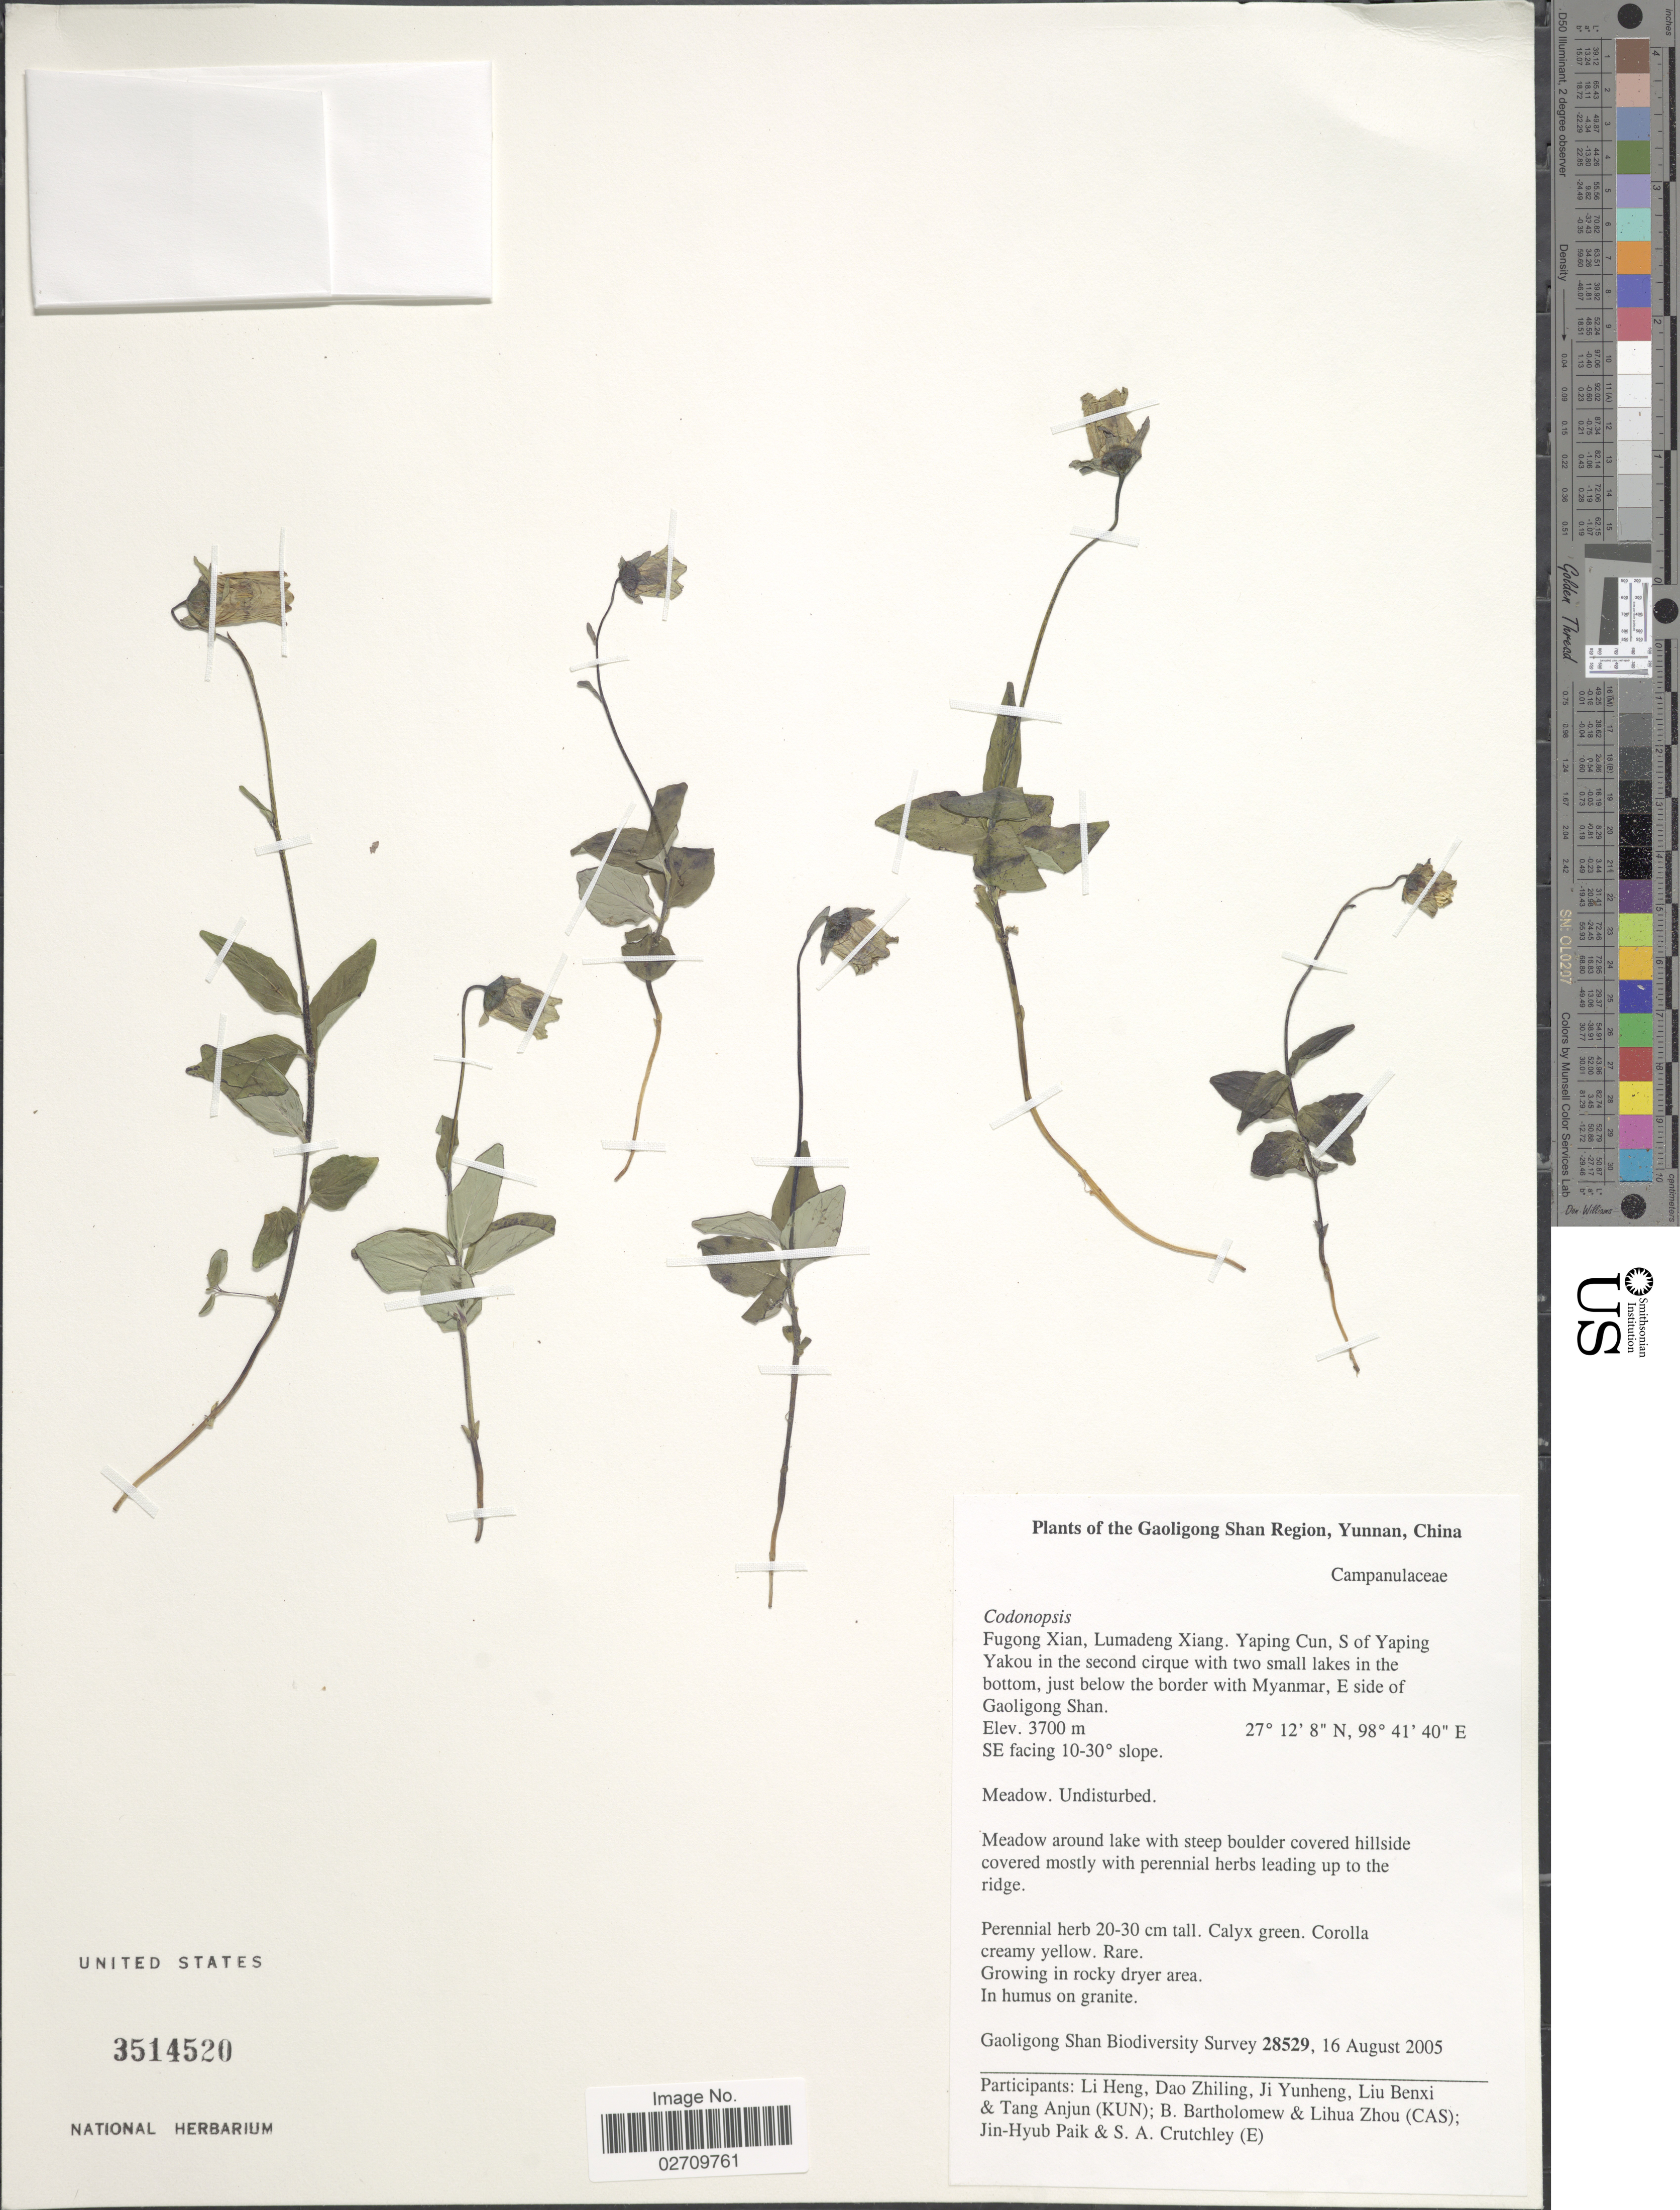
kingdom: Plantae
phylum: Tracheophyta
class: Magnoliopsida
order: Asterales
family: Campanulaceae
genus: Codonopsis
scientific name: Codonopsis sp.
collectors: Gaoligong Shan Biodiversity Survey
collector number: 28529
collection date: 2005-08-16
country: China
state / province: Yunnan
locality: Gaoligong Shan Region, Fugong Xian, Lumadeng Xiang, Yaping Cun, S of Yaping Yakou in the second cirque with two small lakes in the bottom, just below the border with Myanmar, E side of Gaoligong Shan, SE facing 10-30° slope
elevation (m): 3700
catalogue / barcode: US 3514520